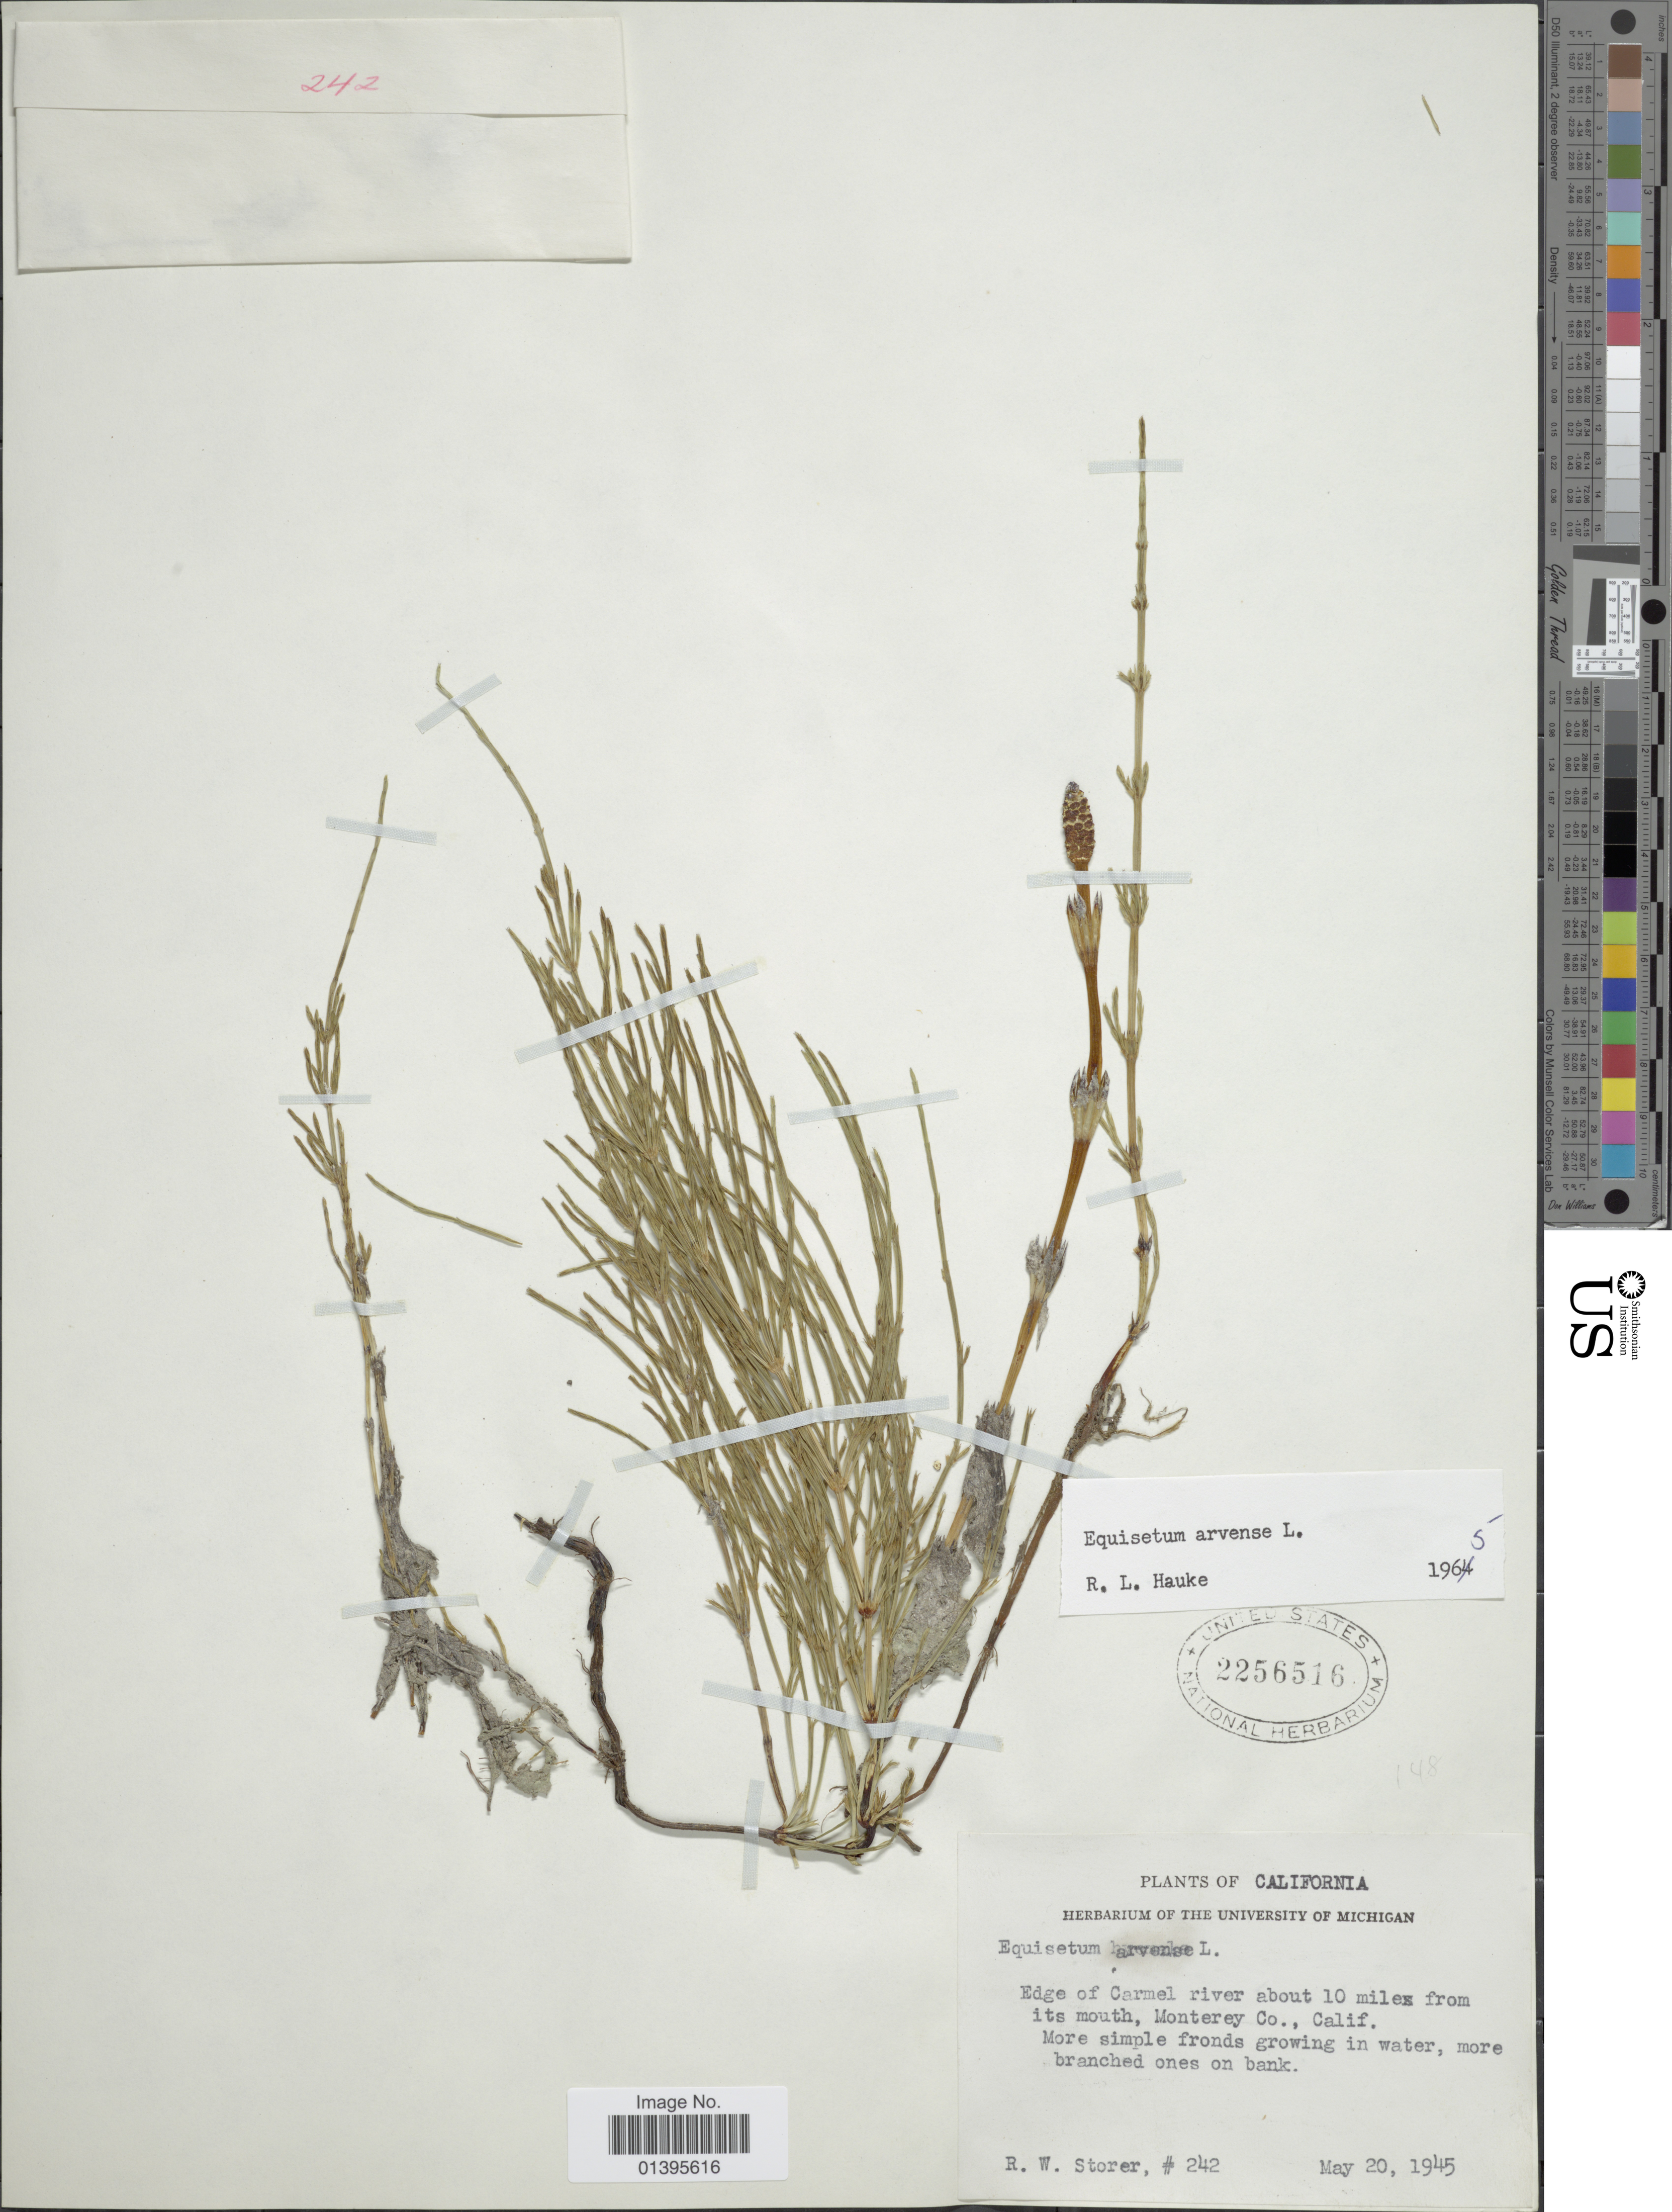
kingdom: Plantae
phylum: Tracheophyta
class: Polypodiopsida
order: Equisetales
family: Equisetaceae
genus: Equisetum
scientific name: Equisetum arvense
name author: L.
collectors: R. Storer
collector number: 242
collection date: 1945-05-20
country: United States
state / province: California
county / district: Monterey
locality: Edge of Carmel river about 10 mile from its mouth, Monterey Co.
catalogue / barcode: US 2256516